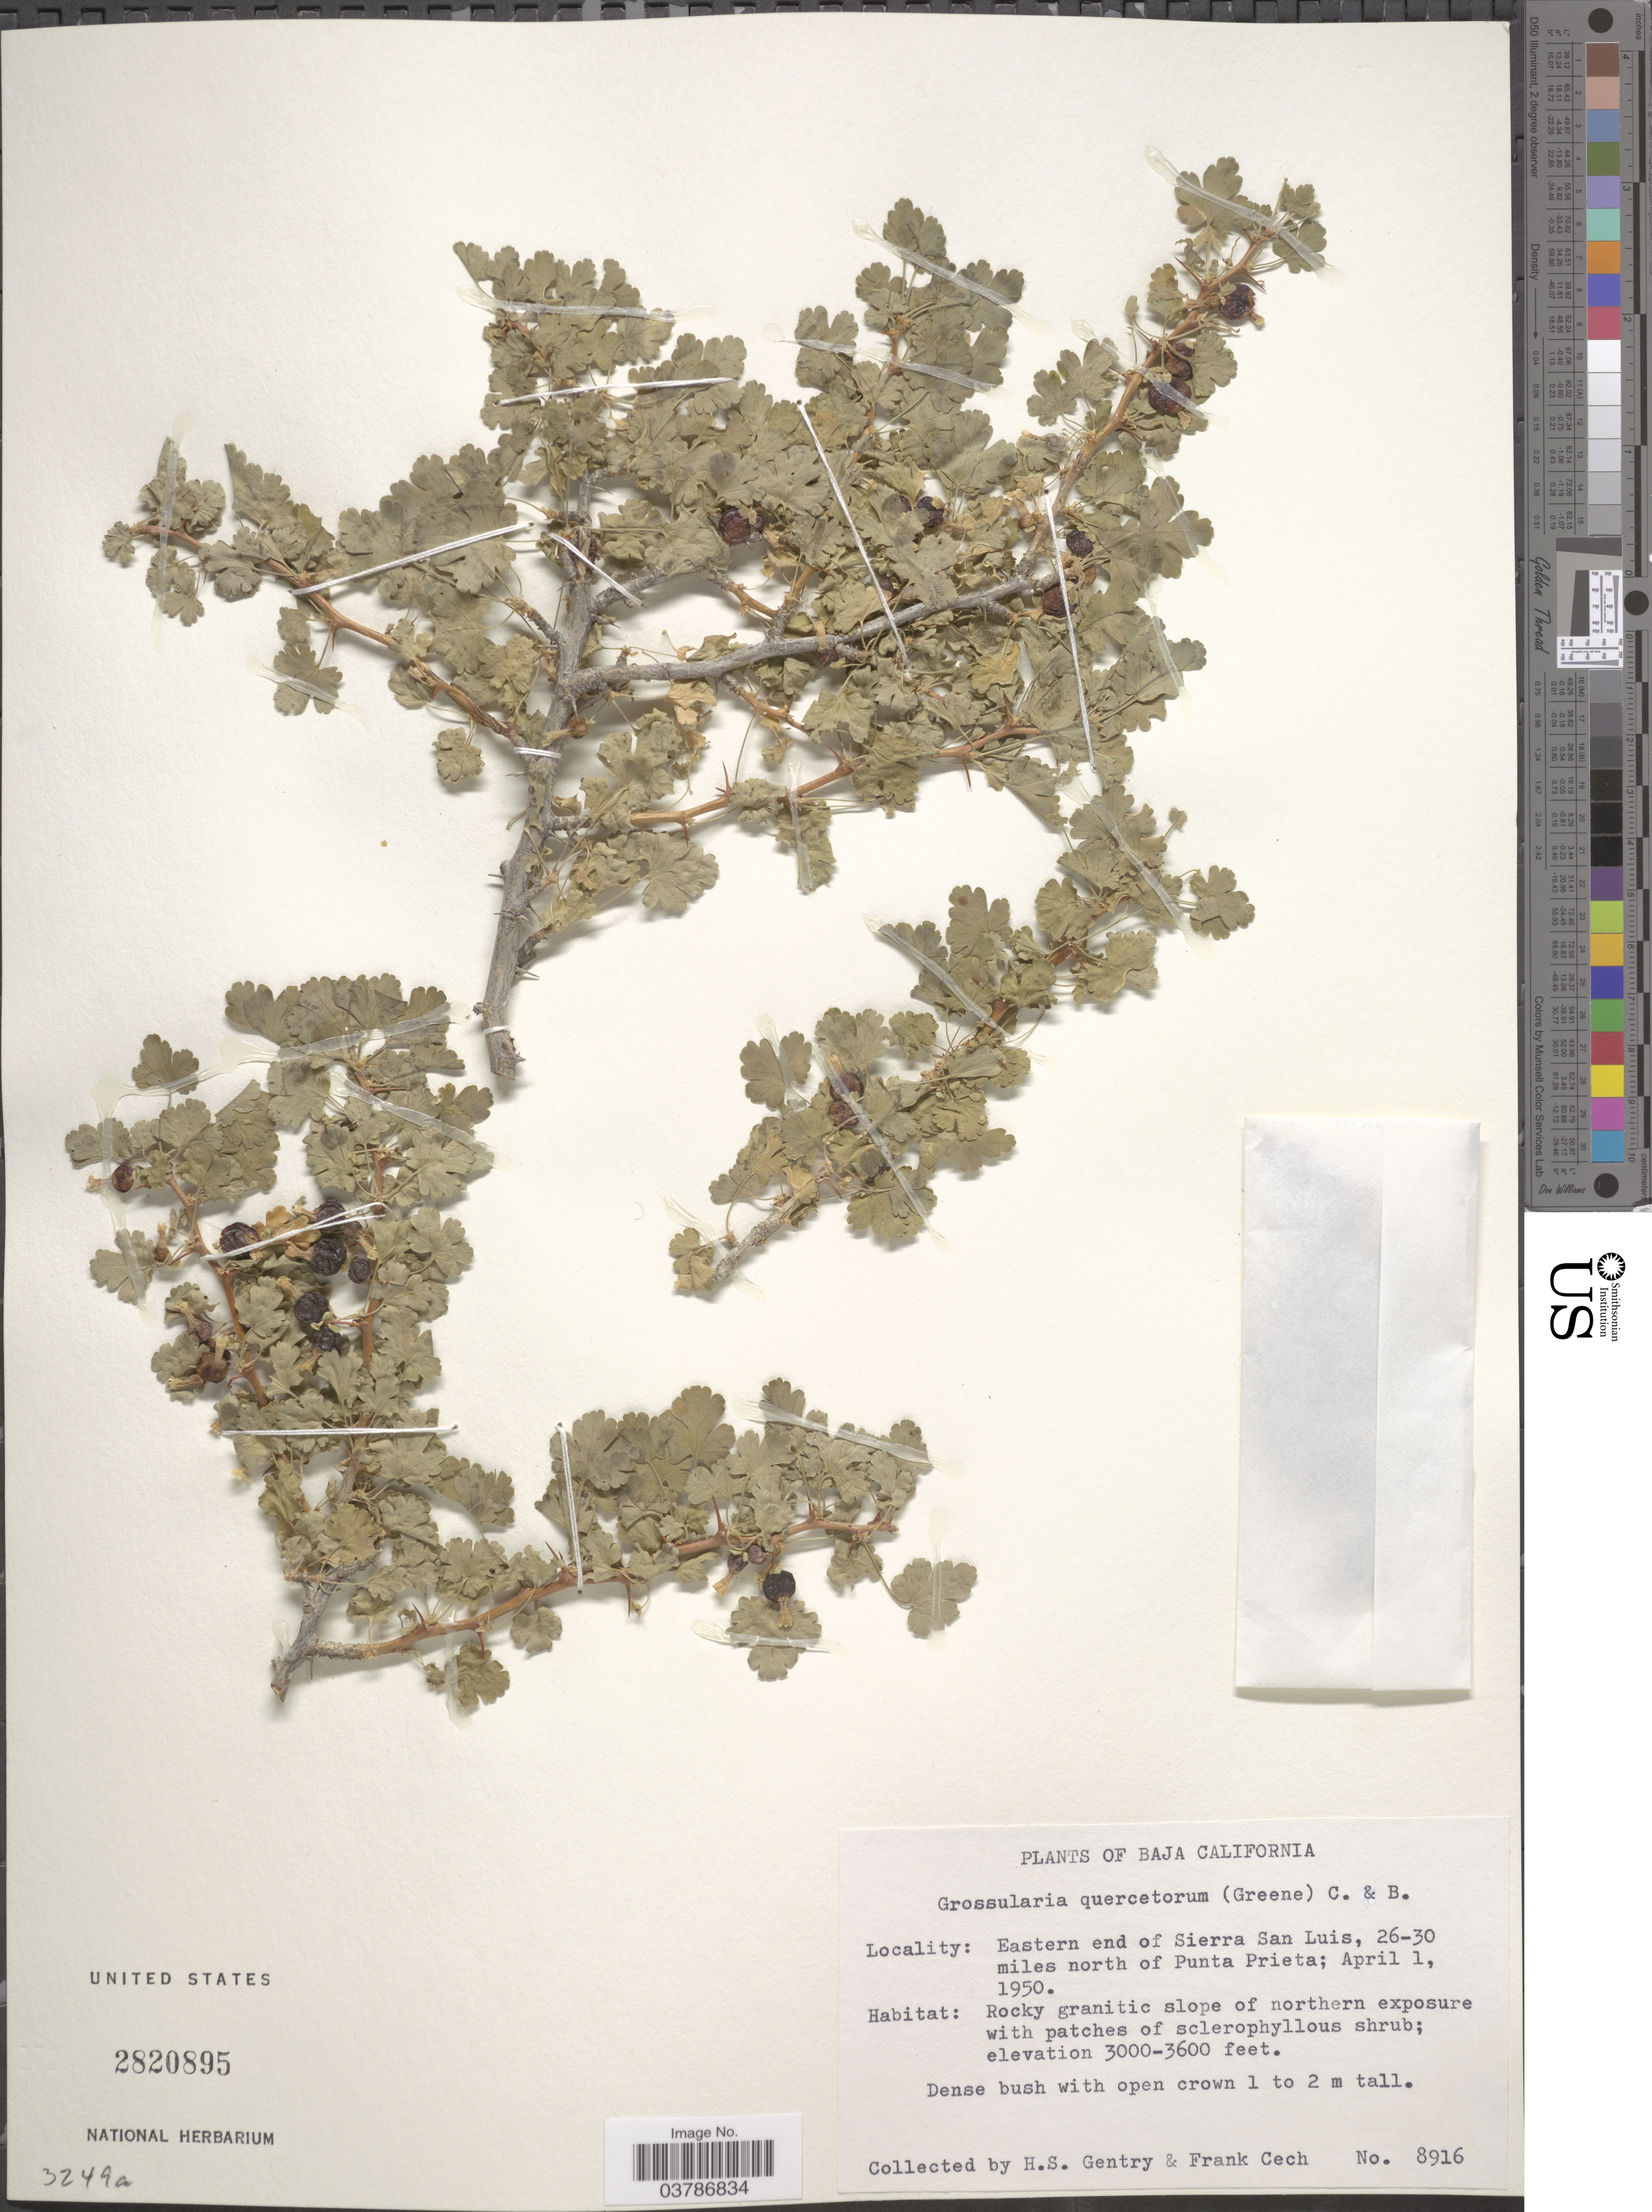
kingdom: Plantae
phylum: Tracheophyta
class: Magnoliopsida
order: Saxifragales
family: Grossulariaceae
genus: Ribes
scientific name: Ribes quercetorum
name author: Greene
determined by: Strong, Mark T., (BOT), Smithsonian Institution - National Museum of Natural History (UNITED STATES)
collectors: H. S. Gentry & F. Cech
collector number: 8916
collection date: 1950-04-01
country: Mexico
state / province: Baja California Norte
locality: Eastern end of Sierra San Luis, 26-30 miles north of Punta Priesta.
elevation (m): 914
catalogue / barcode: US 2820895